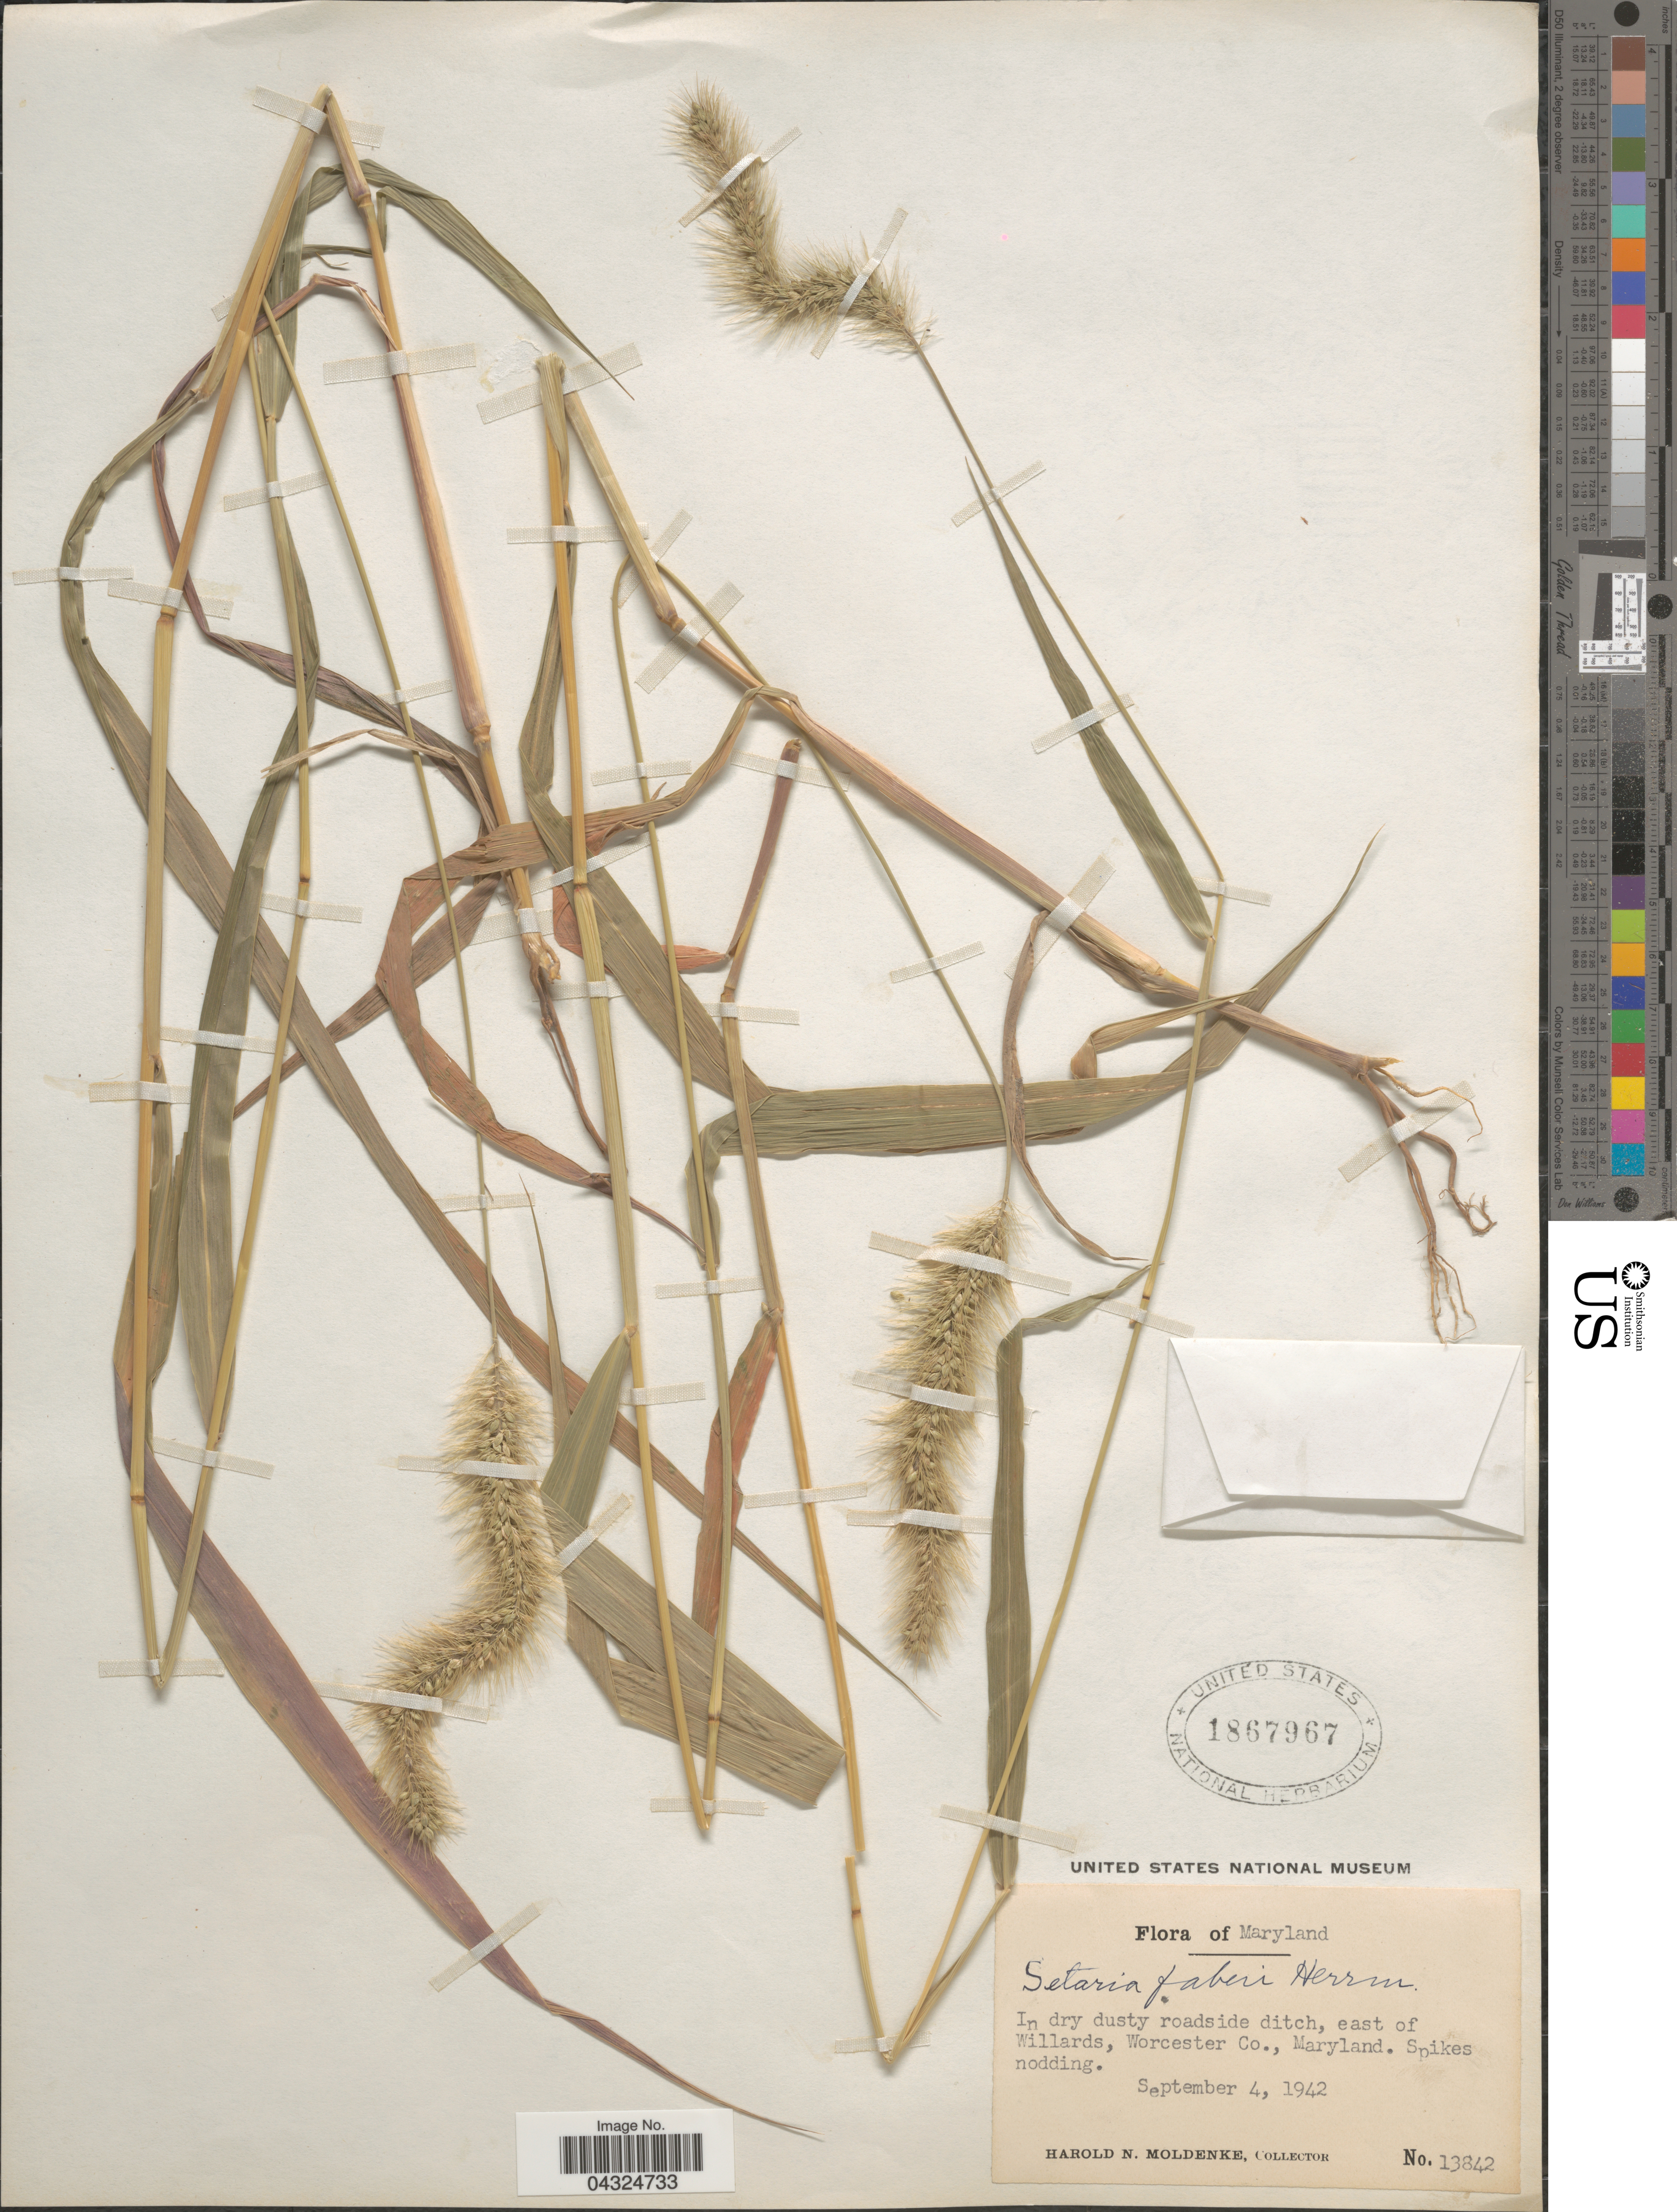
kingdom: Plantae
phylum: Tracheophyta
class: Liliopsida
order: Poales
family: Poaceae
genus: Setaria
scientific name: Setaria faberi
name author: R.A.W. Herrm.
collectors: H. N. Moldenke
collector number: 13842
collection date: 1942-09-04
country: United States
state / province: Maryland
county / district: Worcester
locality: In dry dusty roadside ditch, east of Willards, Worcester Co.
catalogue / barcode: US 1867967